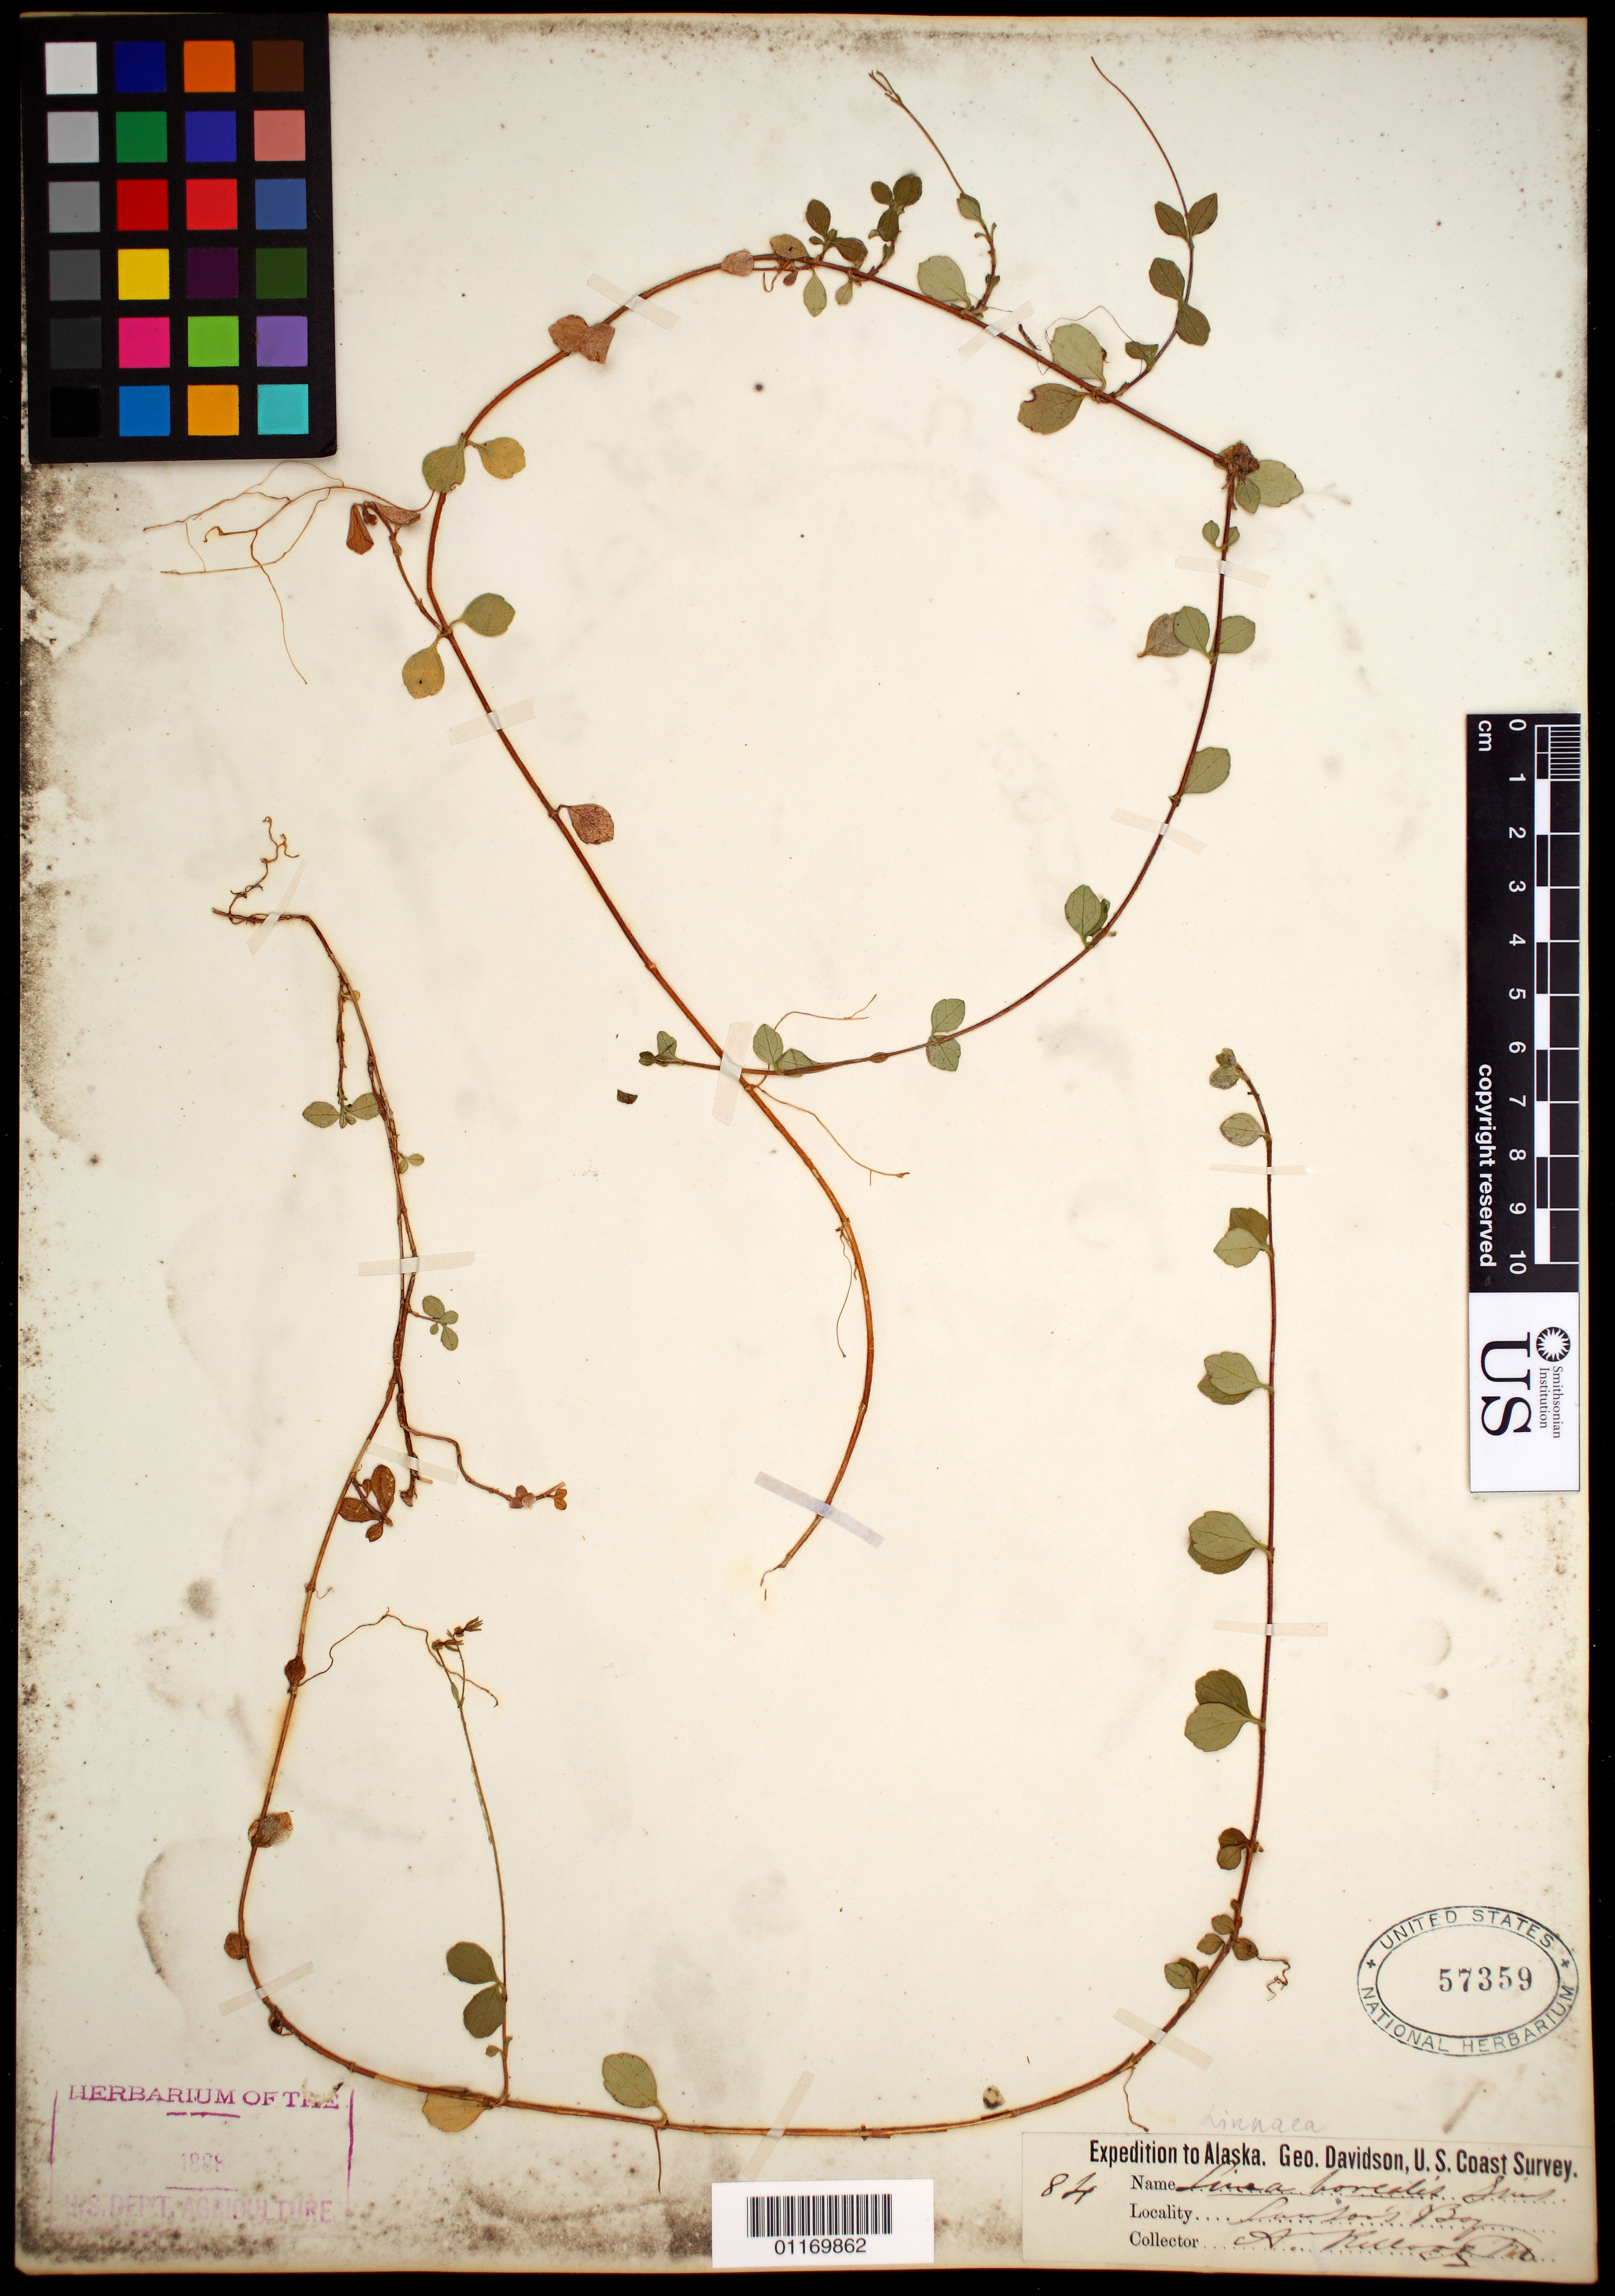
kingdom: Plantae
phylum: Tracheophyta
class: Magnoliopsida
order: Dipsacales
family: Caprifoliaceae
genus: Linnaea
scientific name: Linnaea borealis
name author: L.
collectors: A. Kellogg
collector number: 84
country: United States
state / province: Alaska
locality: [...] Bay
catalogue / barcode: US 57359